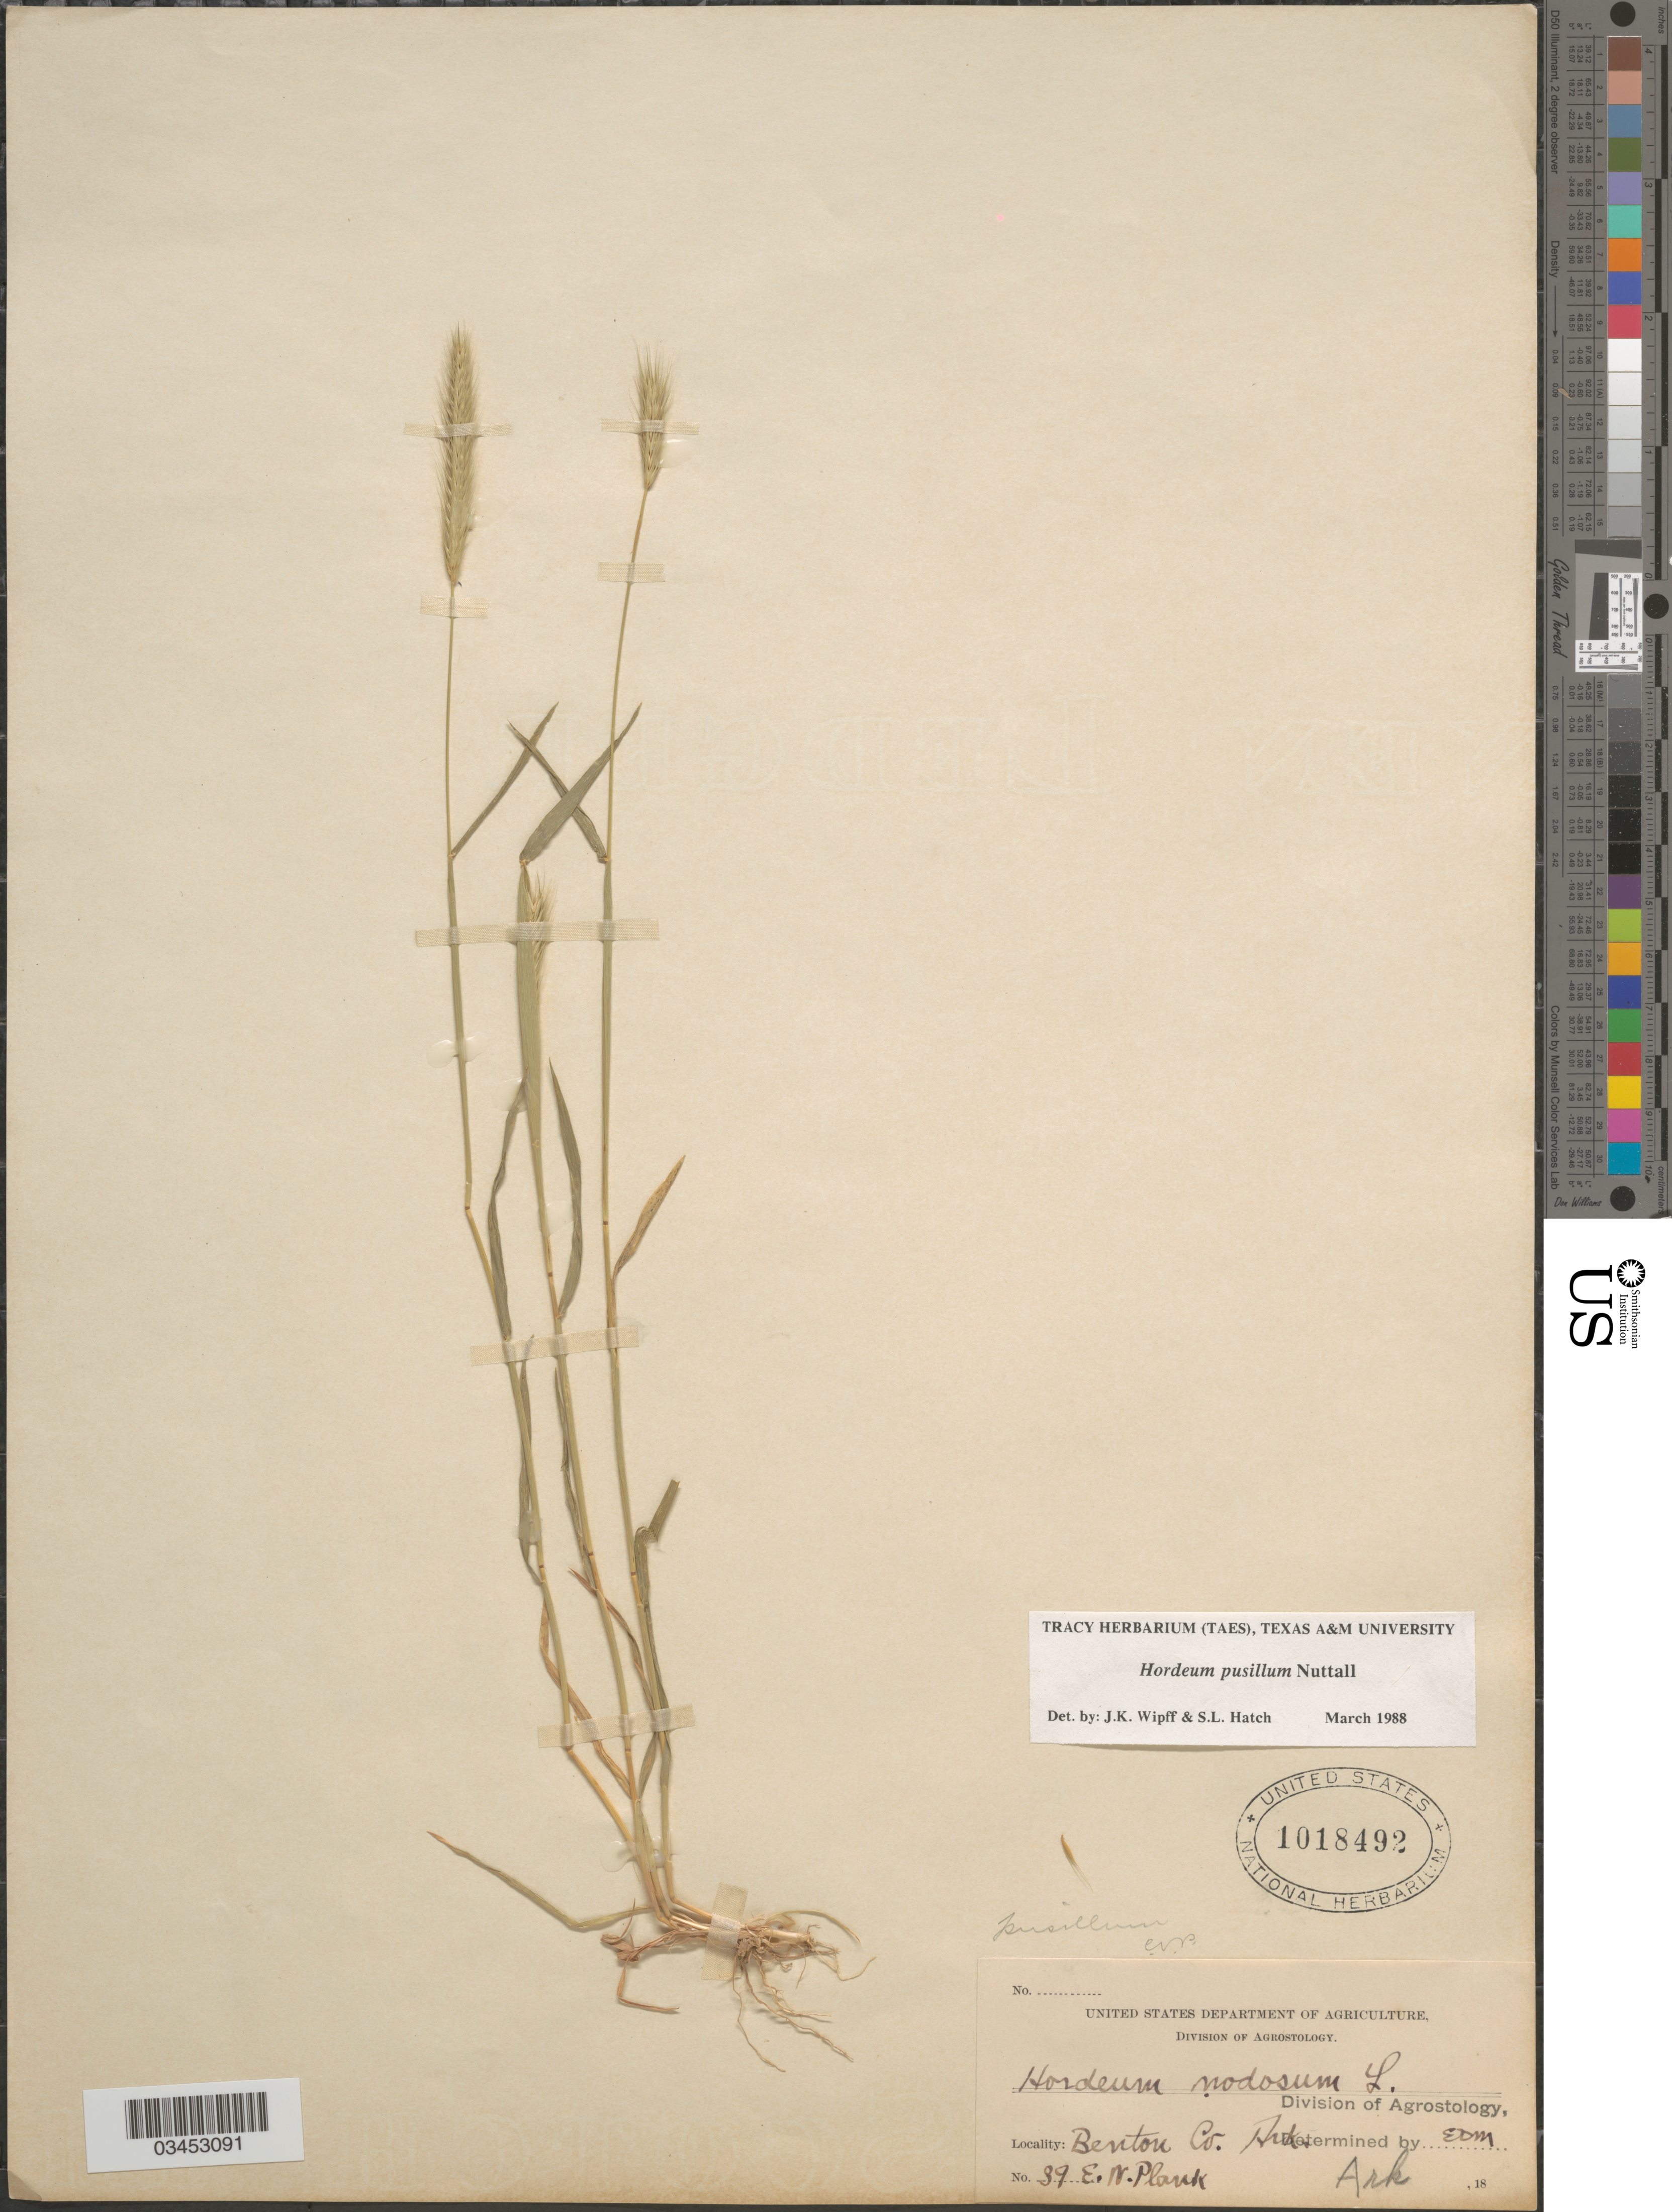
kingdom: Plantae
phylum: Tracheophyta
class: Liliopsida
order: Poales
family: Poaceae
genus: Hordeum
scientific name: Hordeum pusillum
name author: Nutt.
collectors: E. Plank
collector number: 39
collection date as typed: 18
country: United States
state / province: Arkansas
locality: Benton Co.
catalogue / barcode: US 1018492